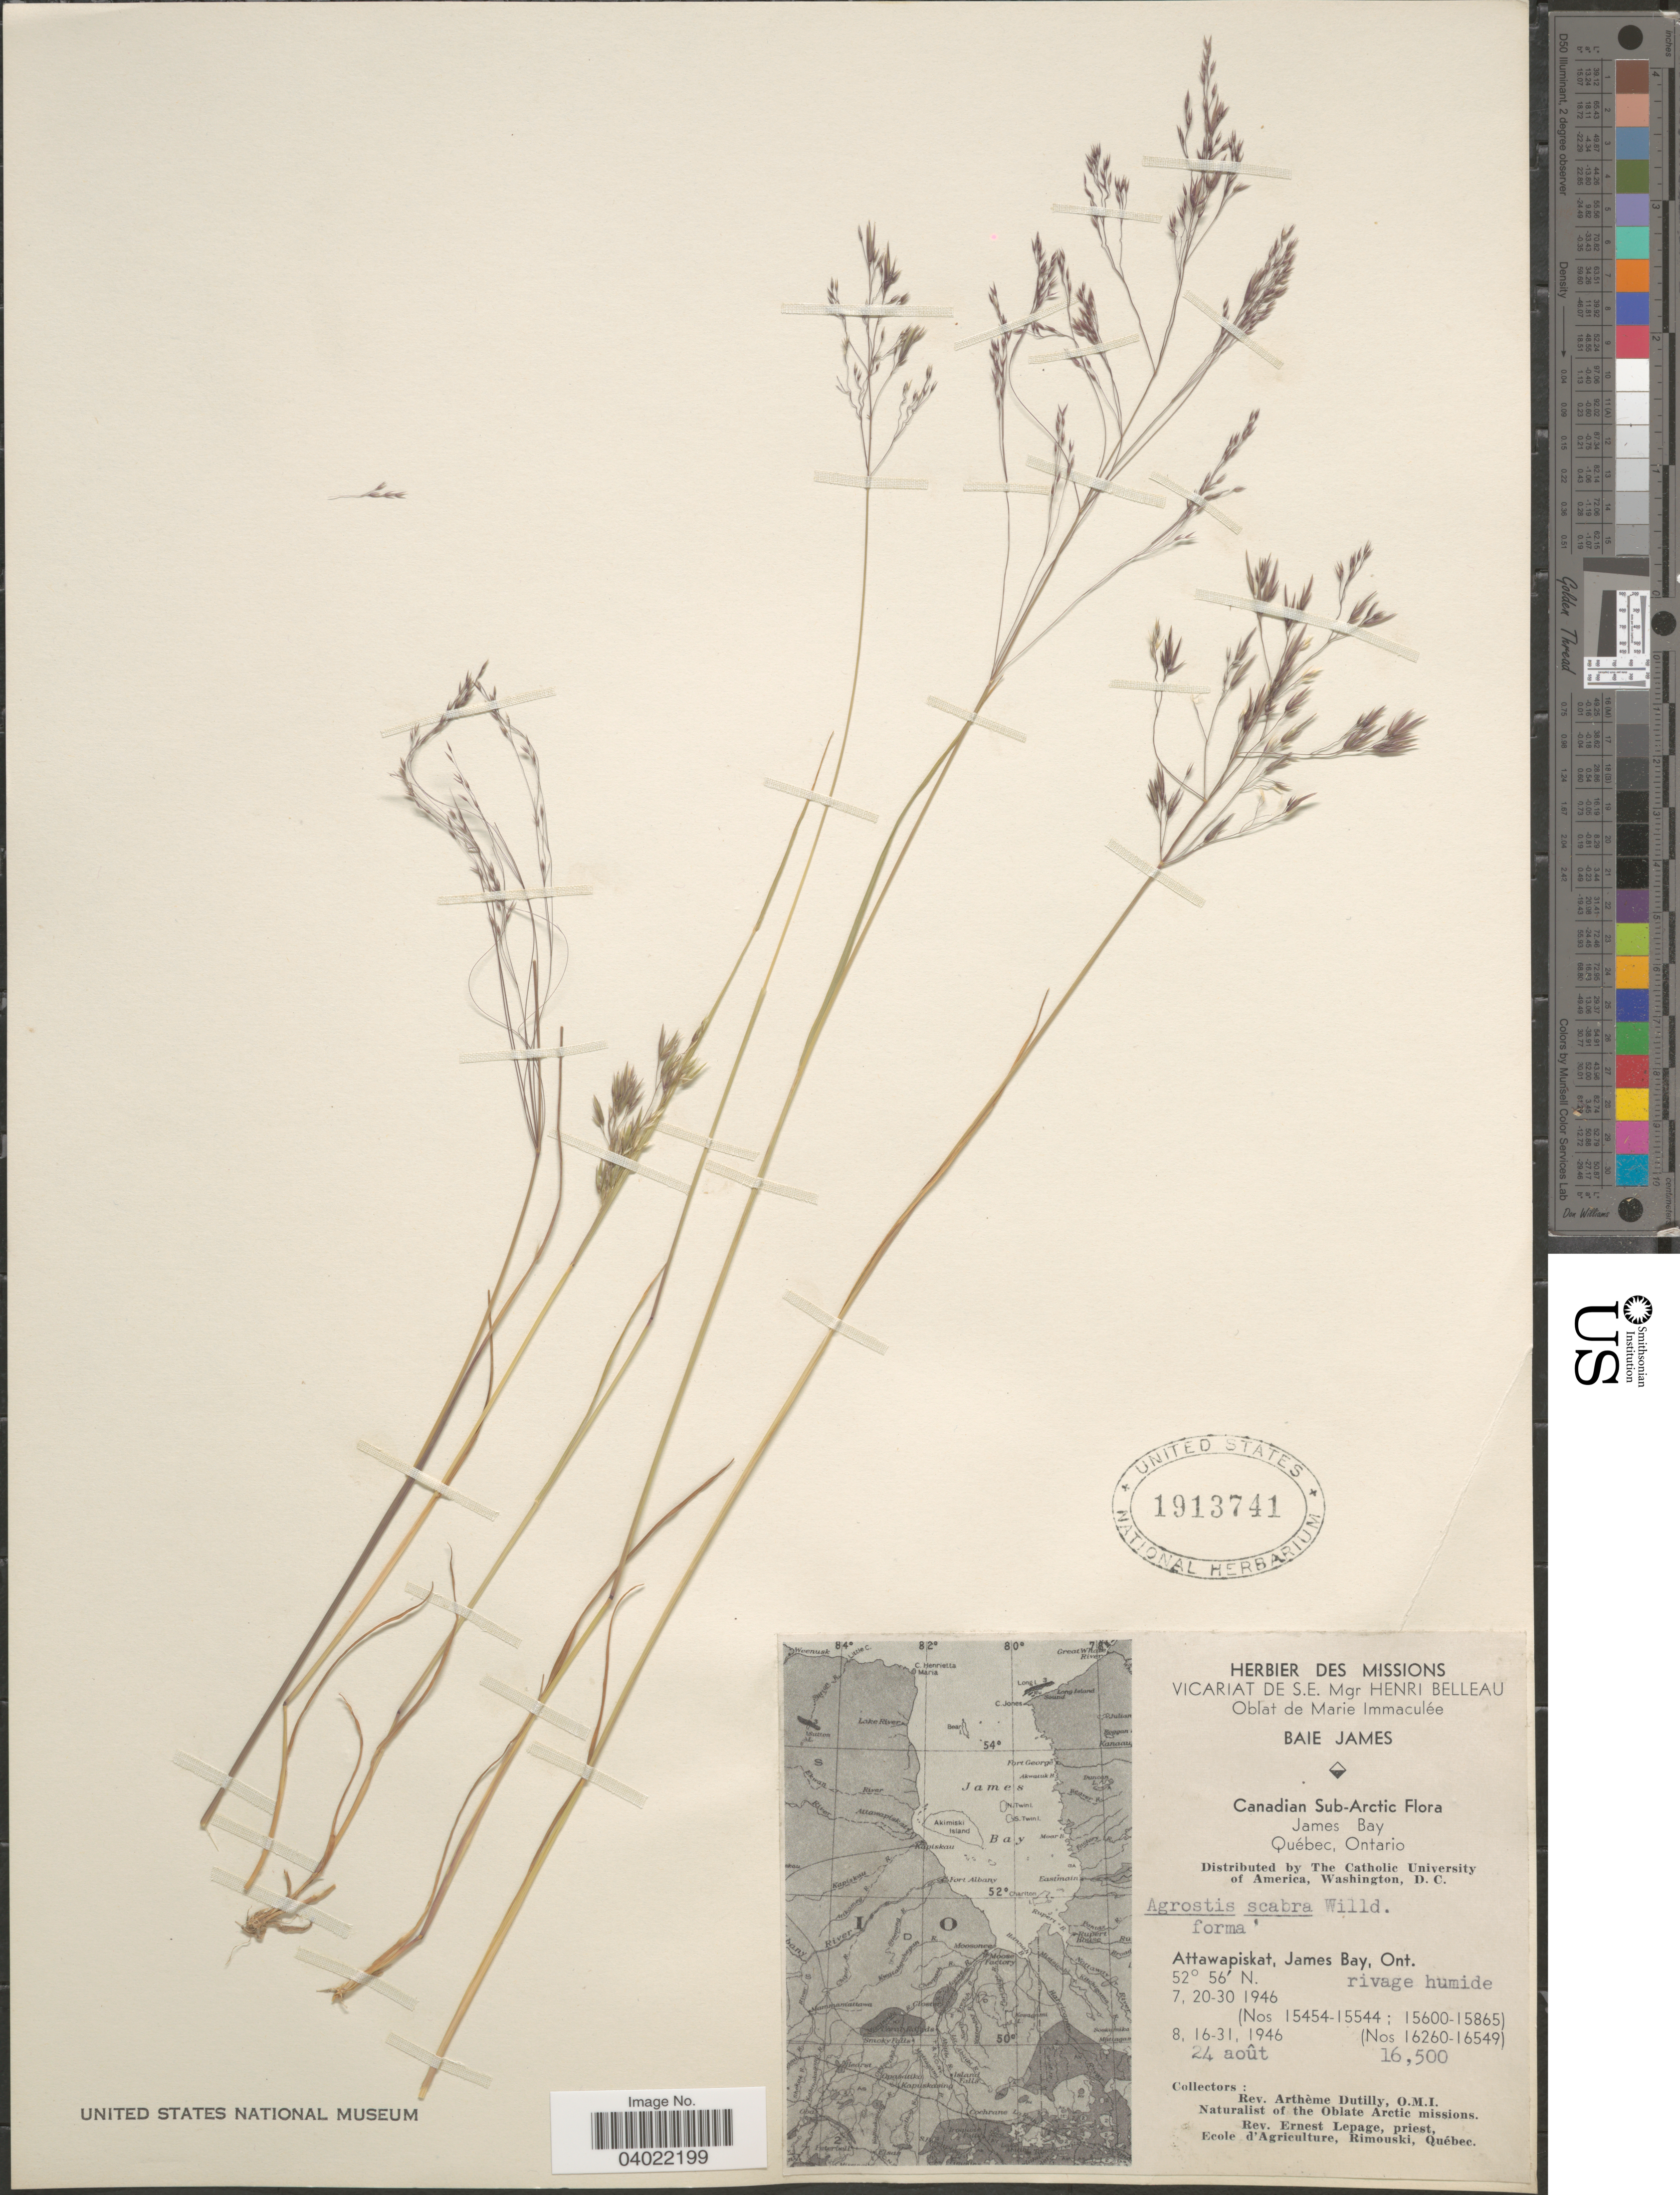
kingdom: Plantae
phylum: Tracheophyta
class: Liliopsida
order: Poales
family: Poaceae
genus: Agrostis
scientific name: Agrostis scabra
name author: Willd.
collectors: A. Dutilly & E. Lepage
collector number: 16500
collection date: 1946-08-24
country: Canada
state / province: Ontario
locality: Canadian Sub-Arctic. James Bay. Attawapiskat.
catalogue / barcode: US 1913741